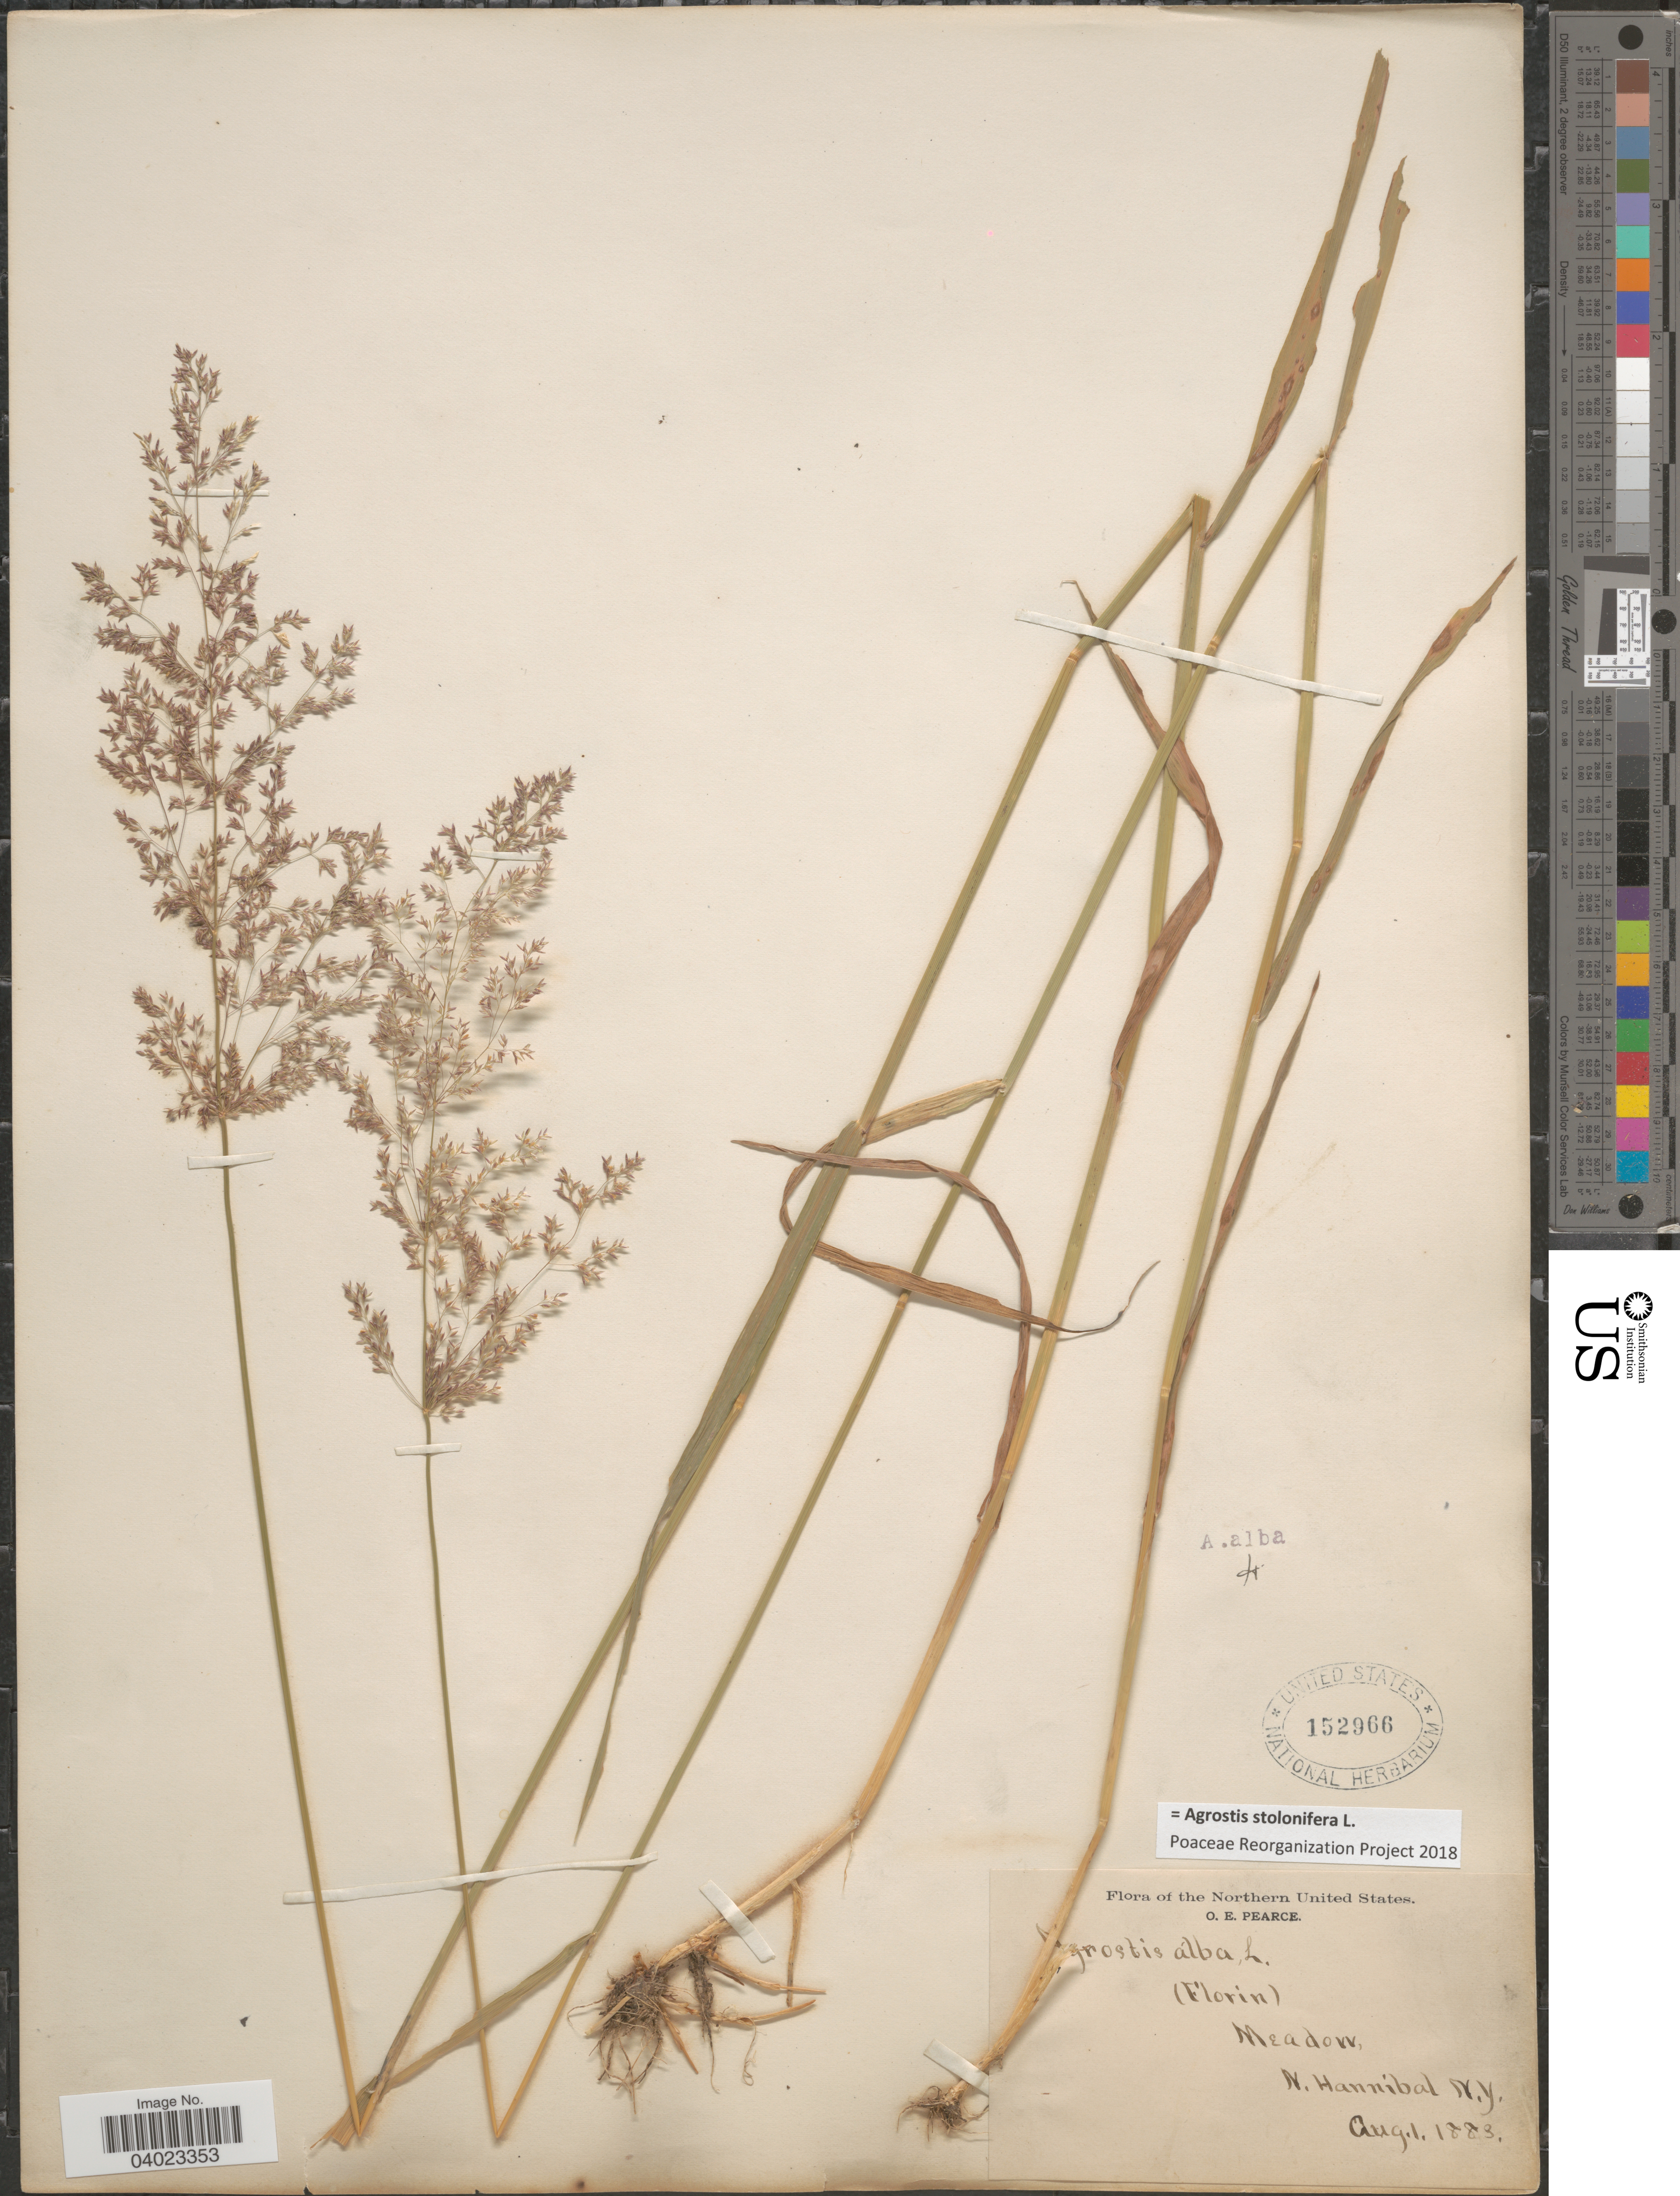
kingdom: Plantae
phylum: Tracheophyta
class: Liliopsida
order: Poales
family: Poaceae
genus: Agrostis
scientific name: Agrostis stolonifera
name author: L.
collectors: O. E. Pearce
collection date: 1883-08-01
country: United States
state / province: New York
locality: Northern United Sates. Meadow, N. Hannibal.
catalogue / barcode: US 152966